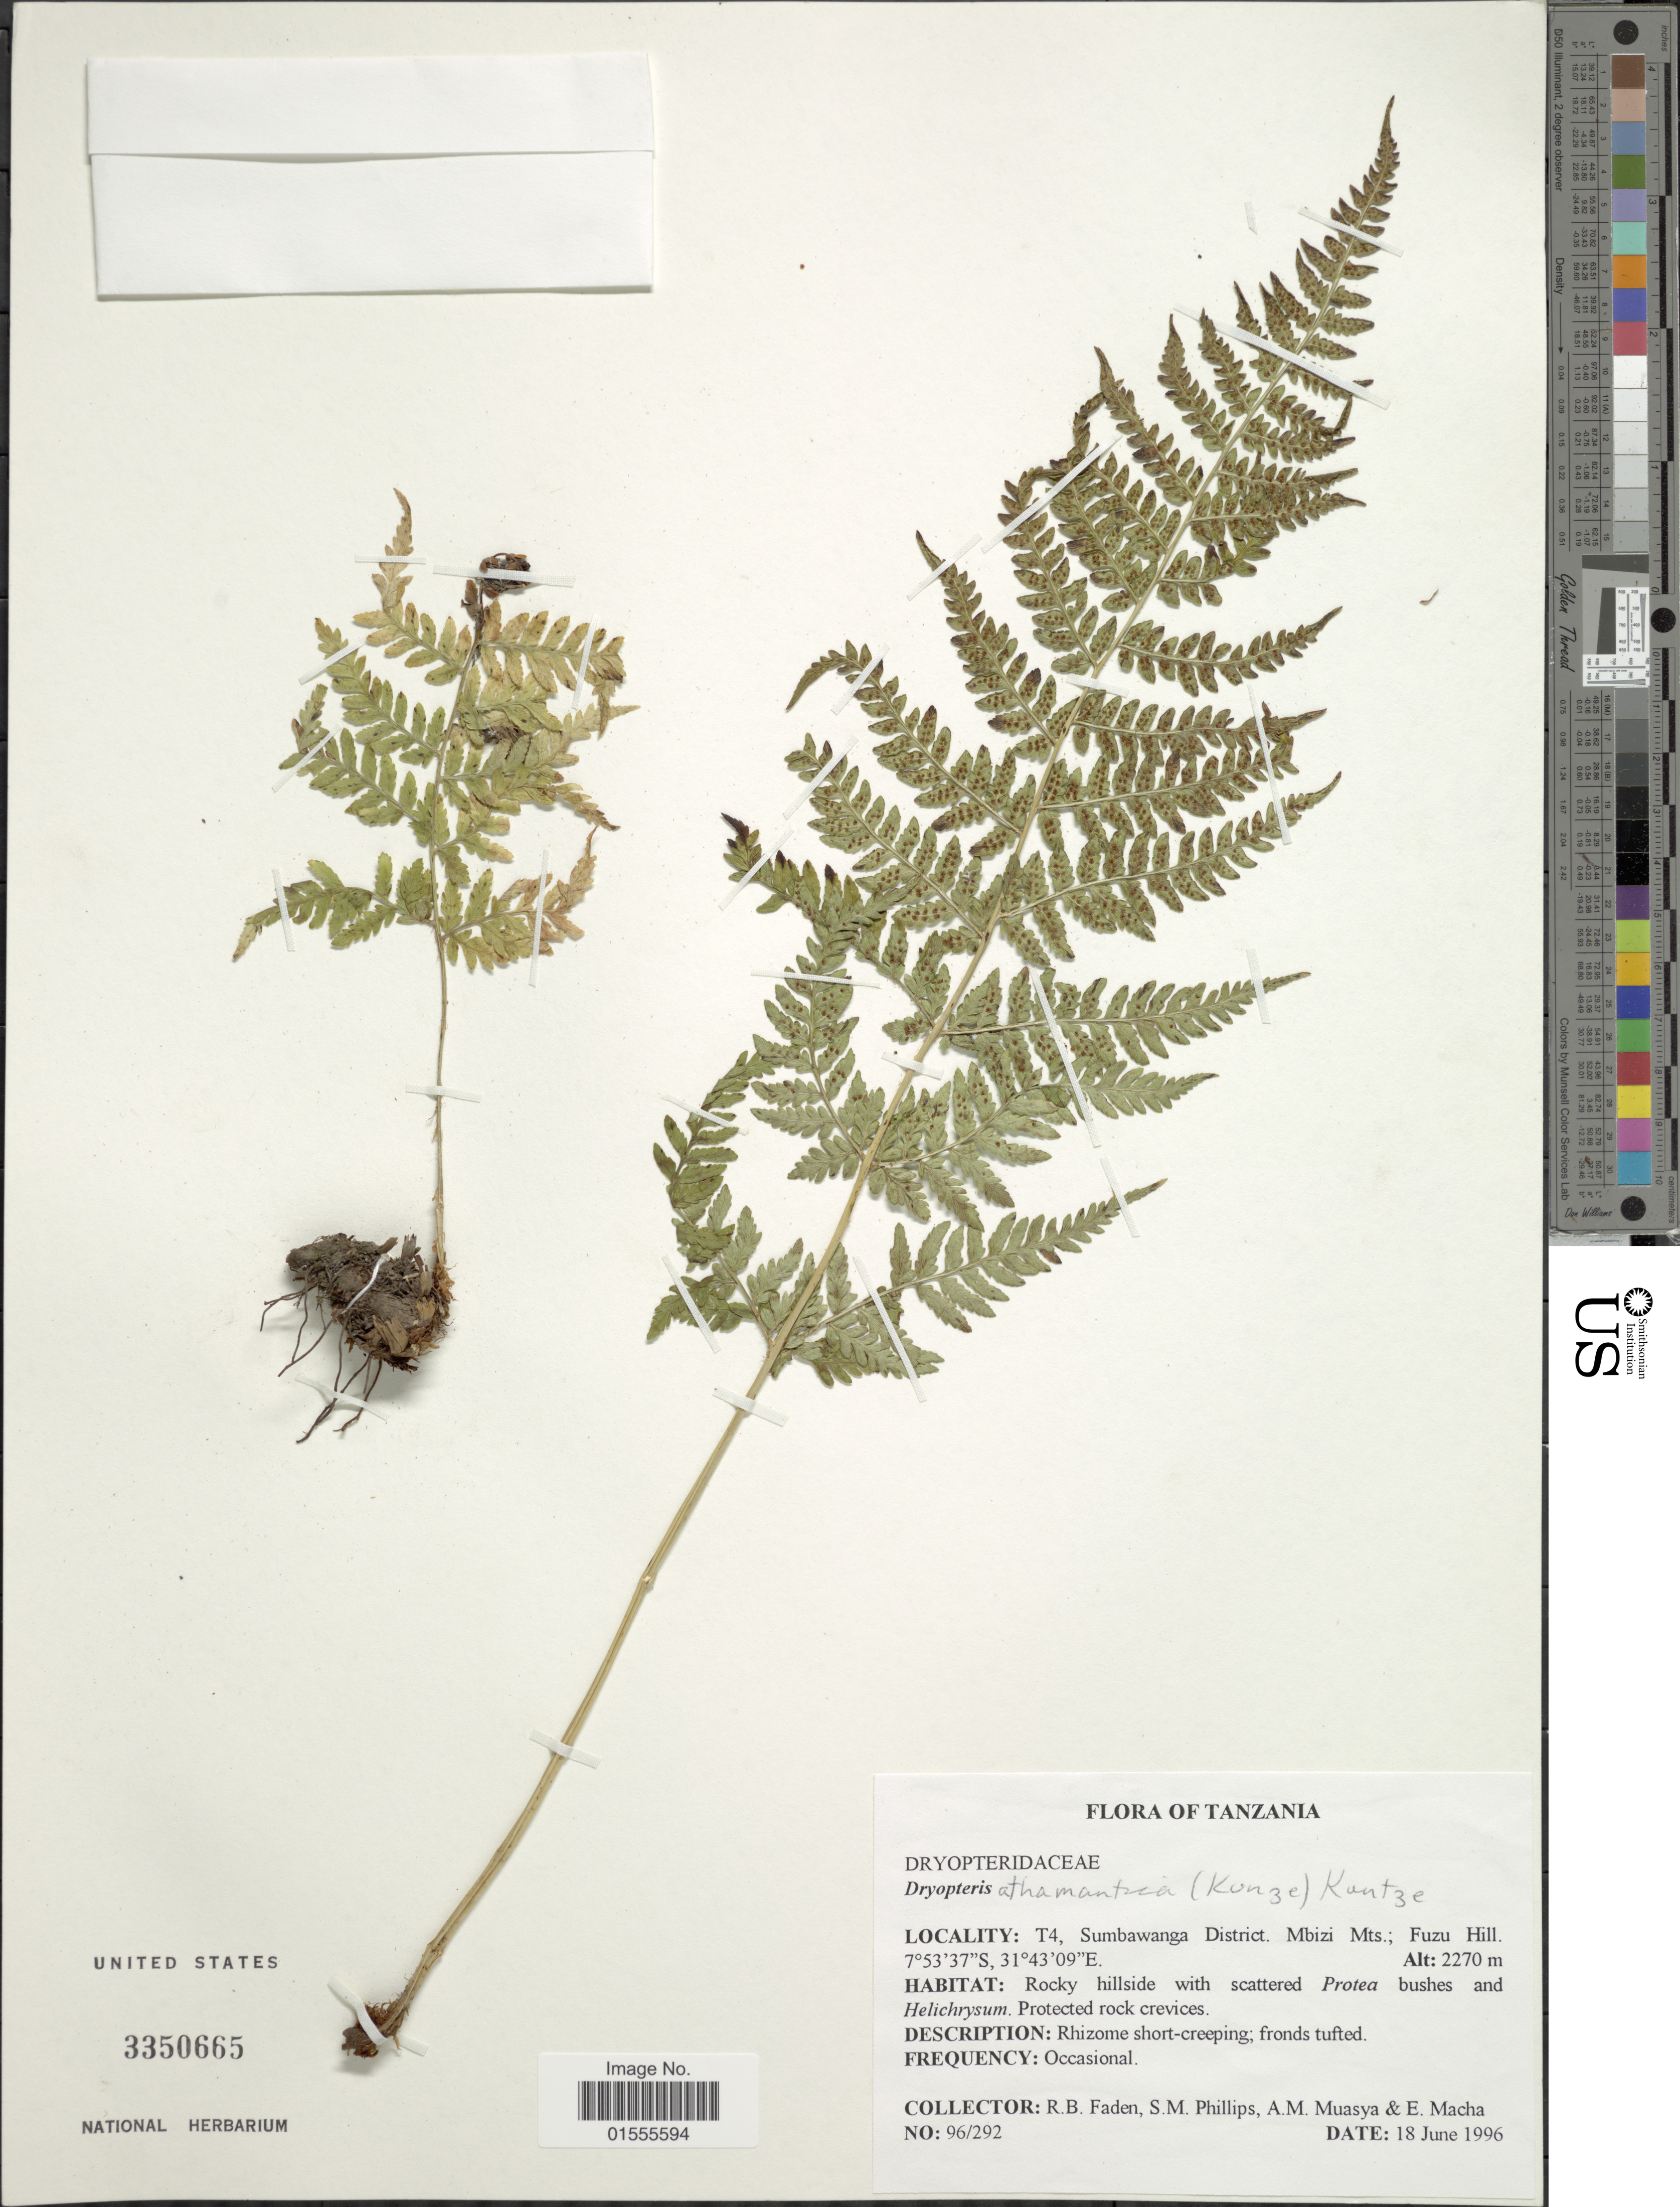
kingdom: Plantae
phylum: Tracheophyta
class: Polypodiopsida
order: Polypodiales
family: Dryopteridaceae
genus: Dryopteris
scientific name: Dryopteris athamantica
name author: (Kunze) Kunze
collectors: R. B. Faden, S. M. Phillips, A. Muasya & E. Macha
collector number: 96/292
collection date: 1996-06-18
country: Tanzania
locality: T4, Sumbawanga District. Mbizi Mts; Fuzu Hill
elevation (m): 2270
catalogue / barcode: US 3350665